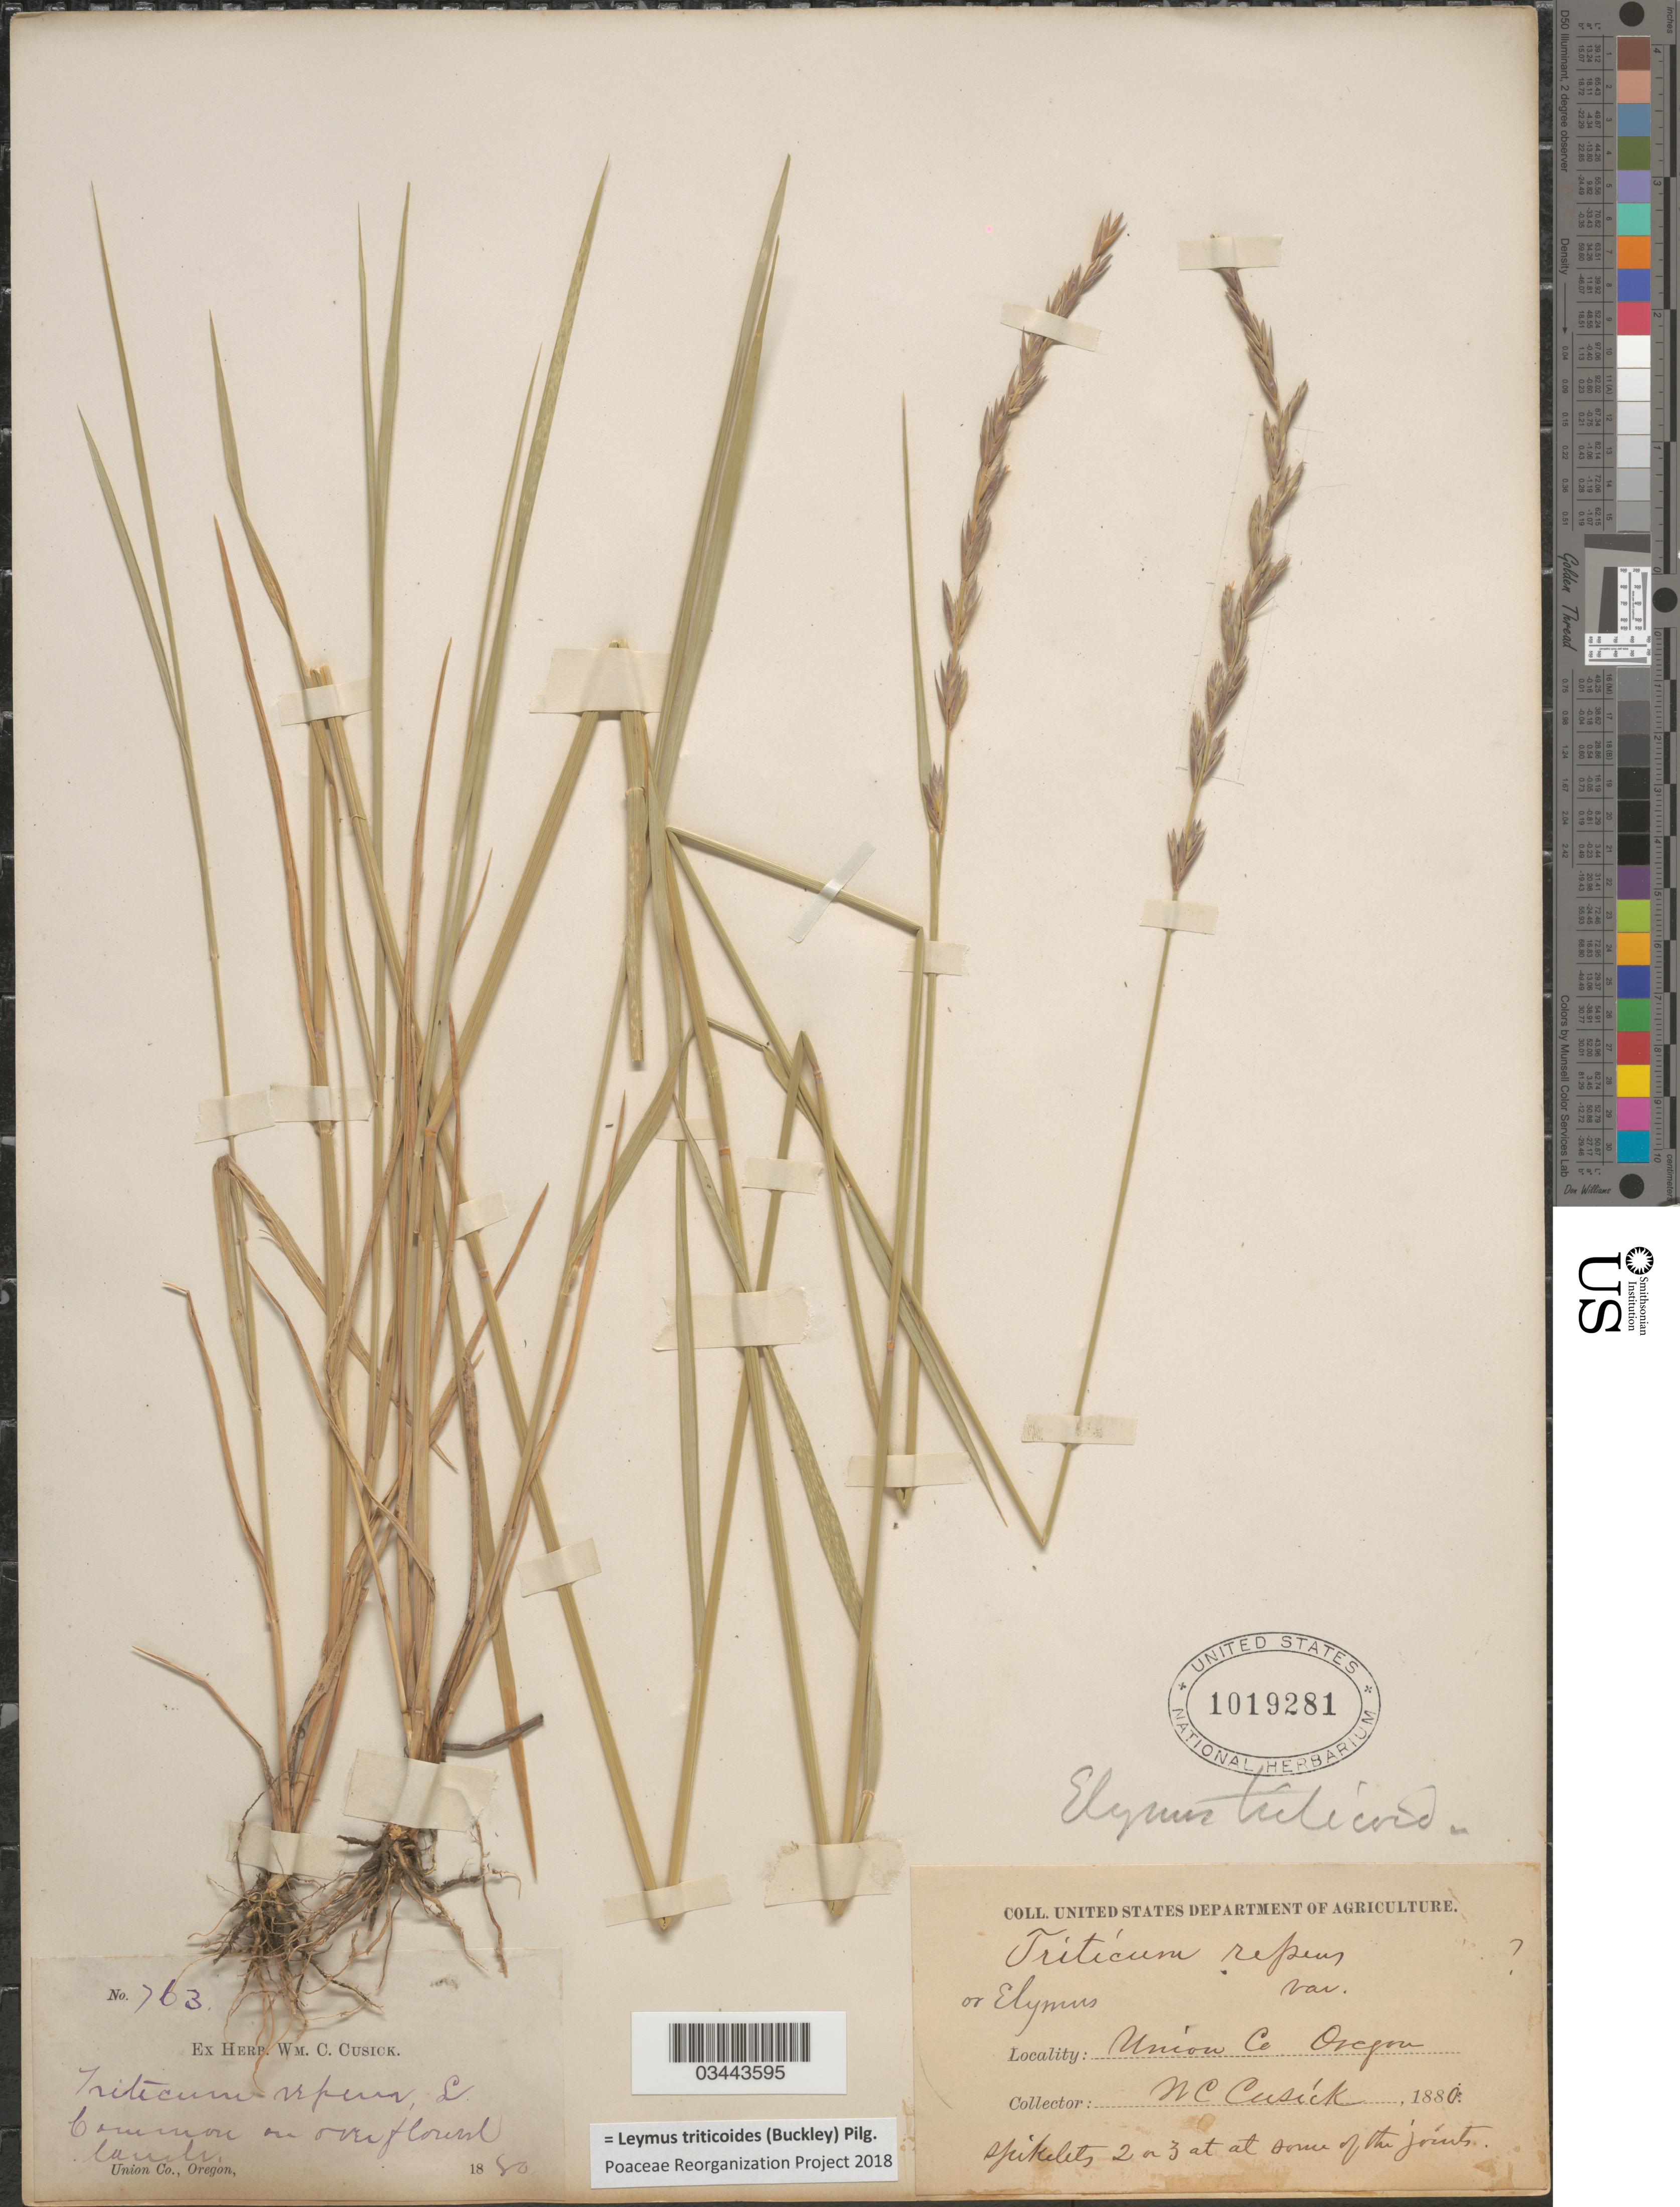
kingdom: Plantae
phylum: Tracheophyta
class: Liliopsida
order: Poales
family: Poaceae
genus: Leymus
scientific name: Leymus triticoides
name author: (Buckley) Pilg.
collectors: W. C. Cusick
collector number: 763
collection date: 1880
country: United States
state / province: Oregon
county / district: Union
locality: Union Co.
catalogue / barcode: US 1019281